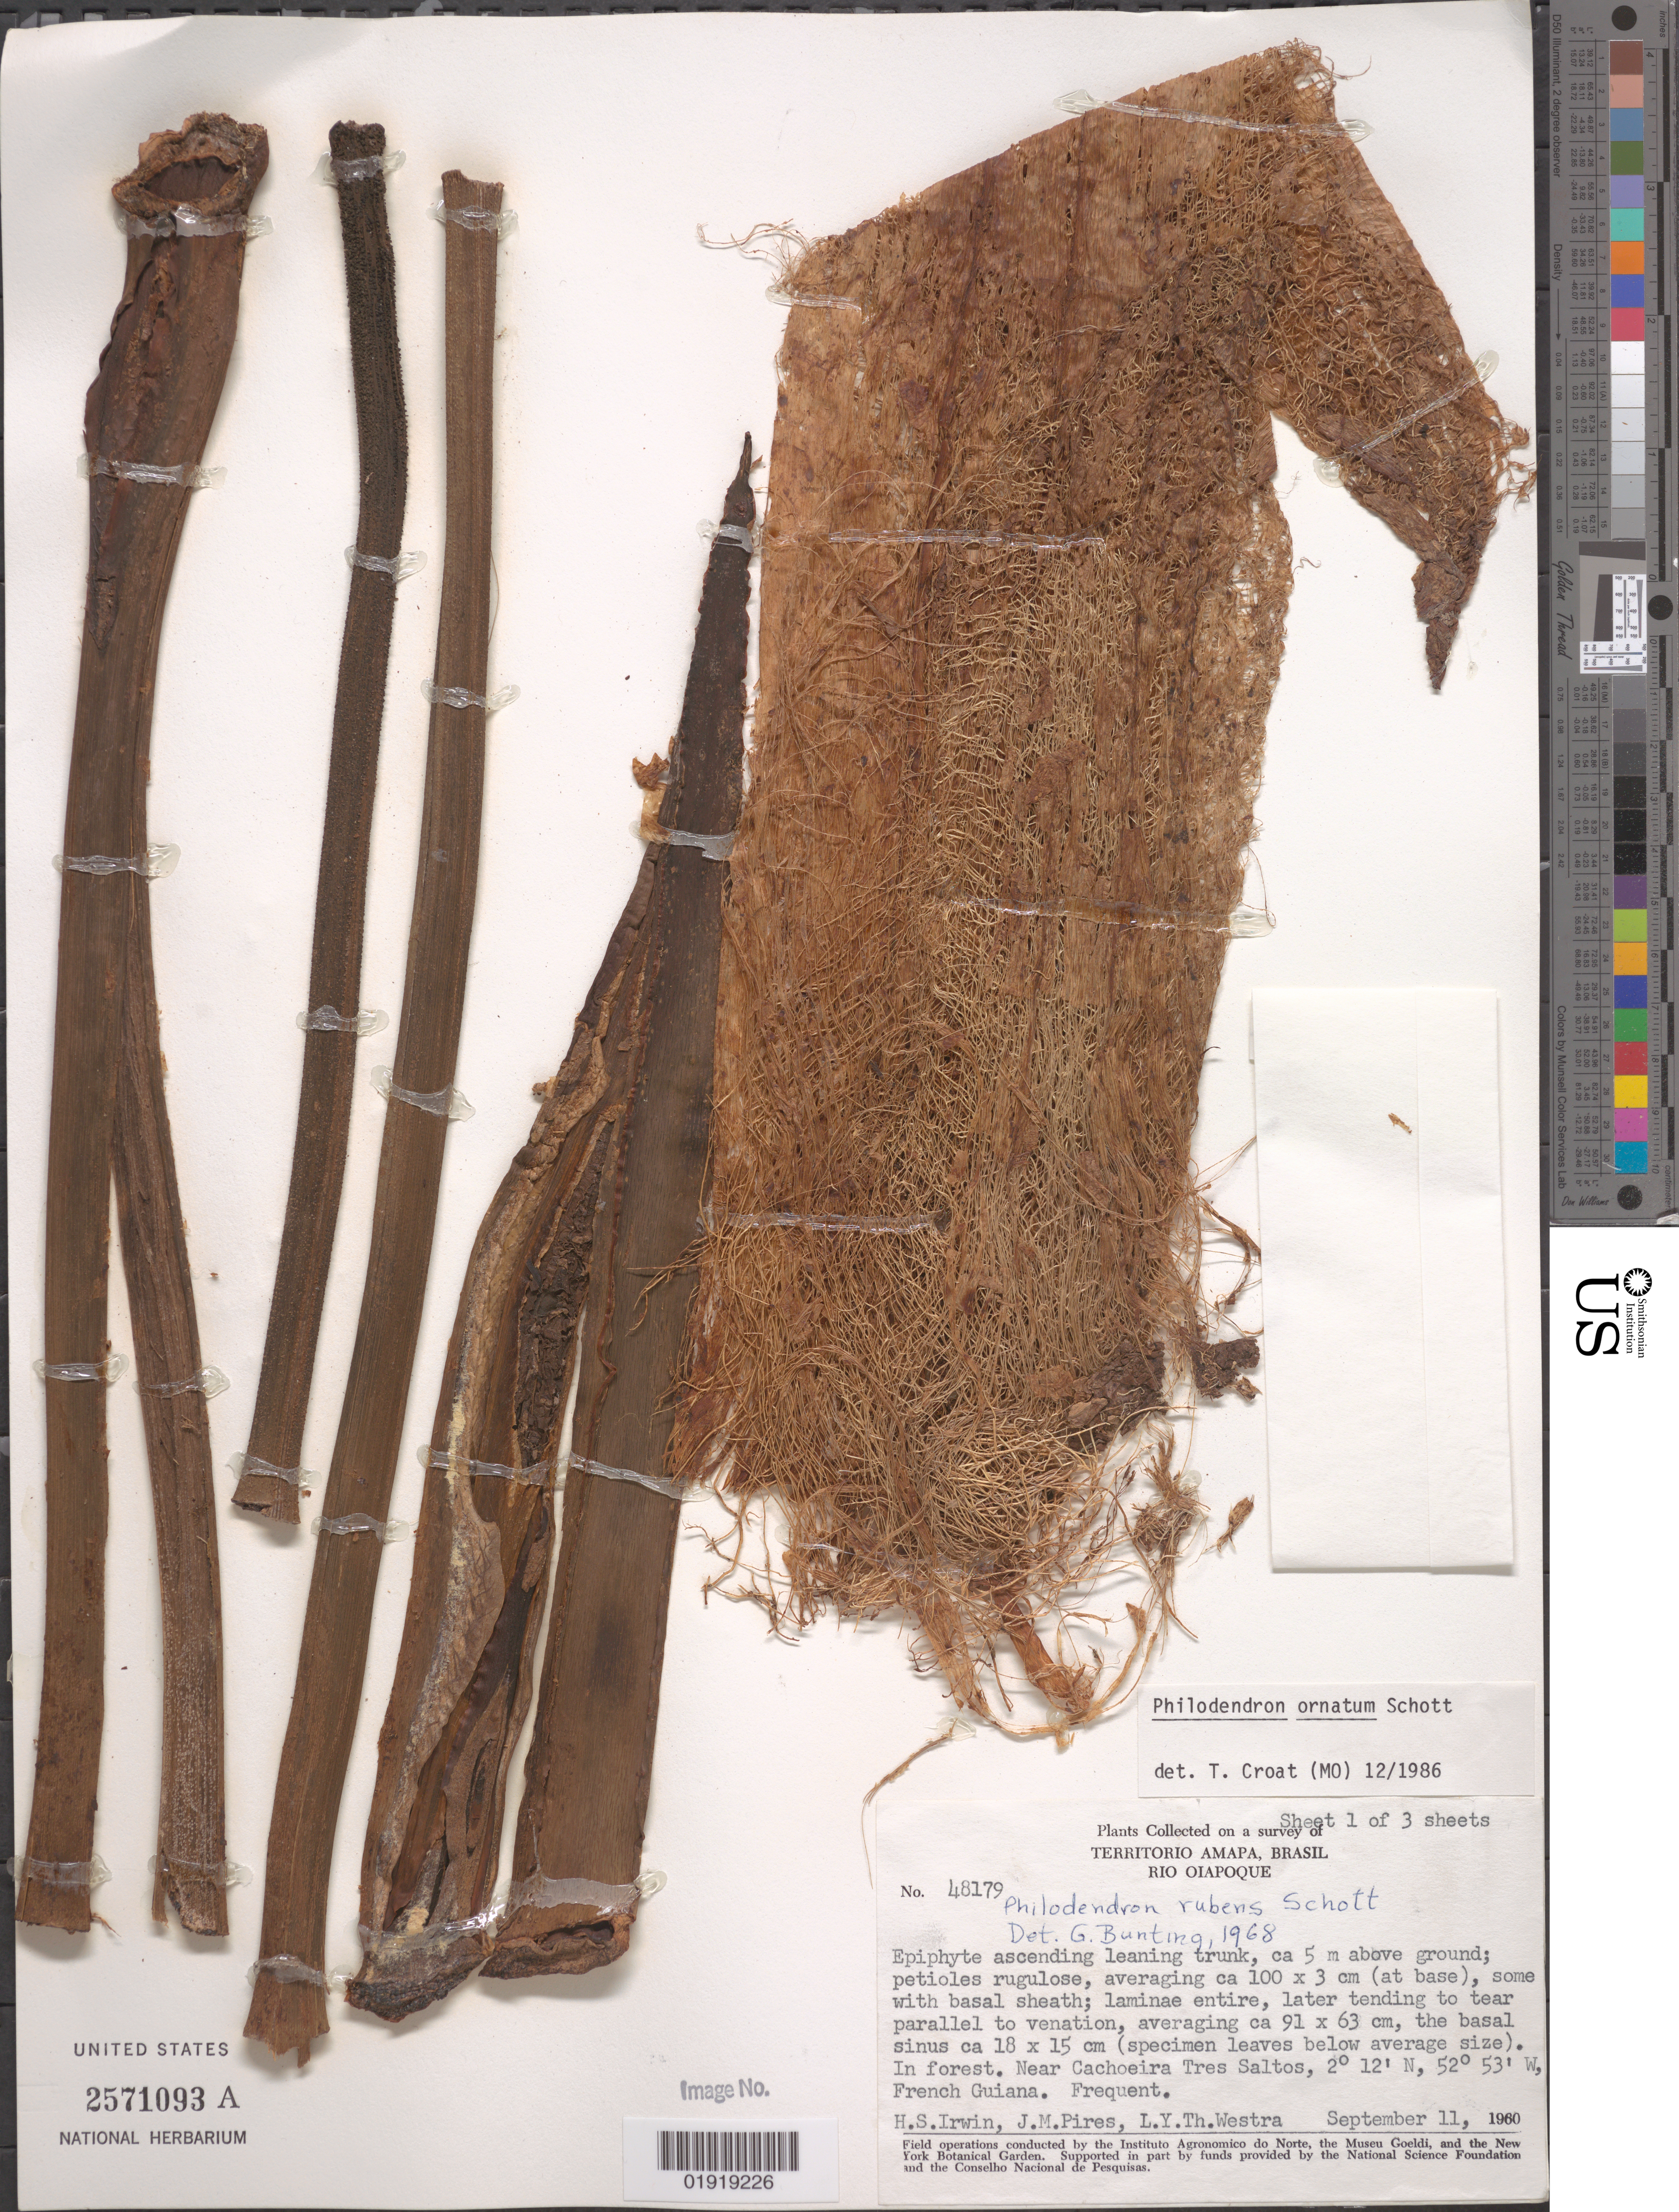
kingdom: Plantae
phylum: Tracheophyta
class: Liliopsida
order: Alismatales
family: Araceae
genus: Philodendron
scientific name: Philodendron ornatum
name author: Schott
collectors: H. Irwin, J. M. Pires & L. Y. T. Westra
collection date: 1960-09-11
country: French Guiana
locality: Rio Oiapoque. Near Cachoeira Tres Saltos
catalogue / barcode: US 2571093A